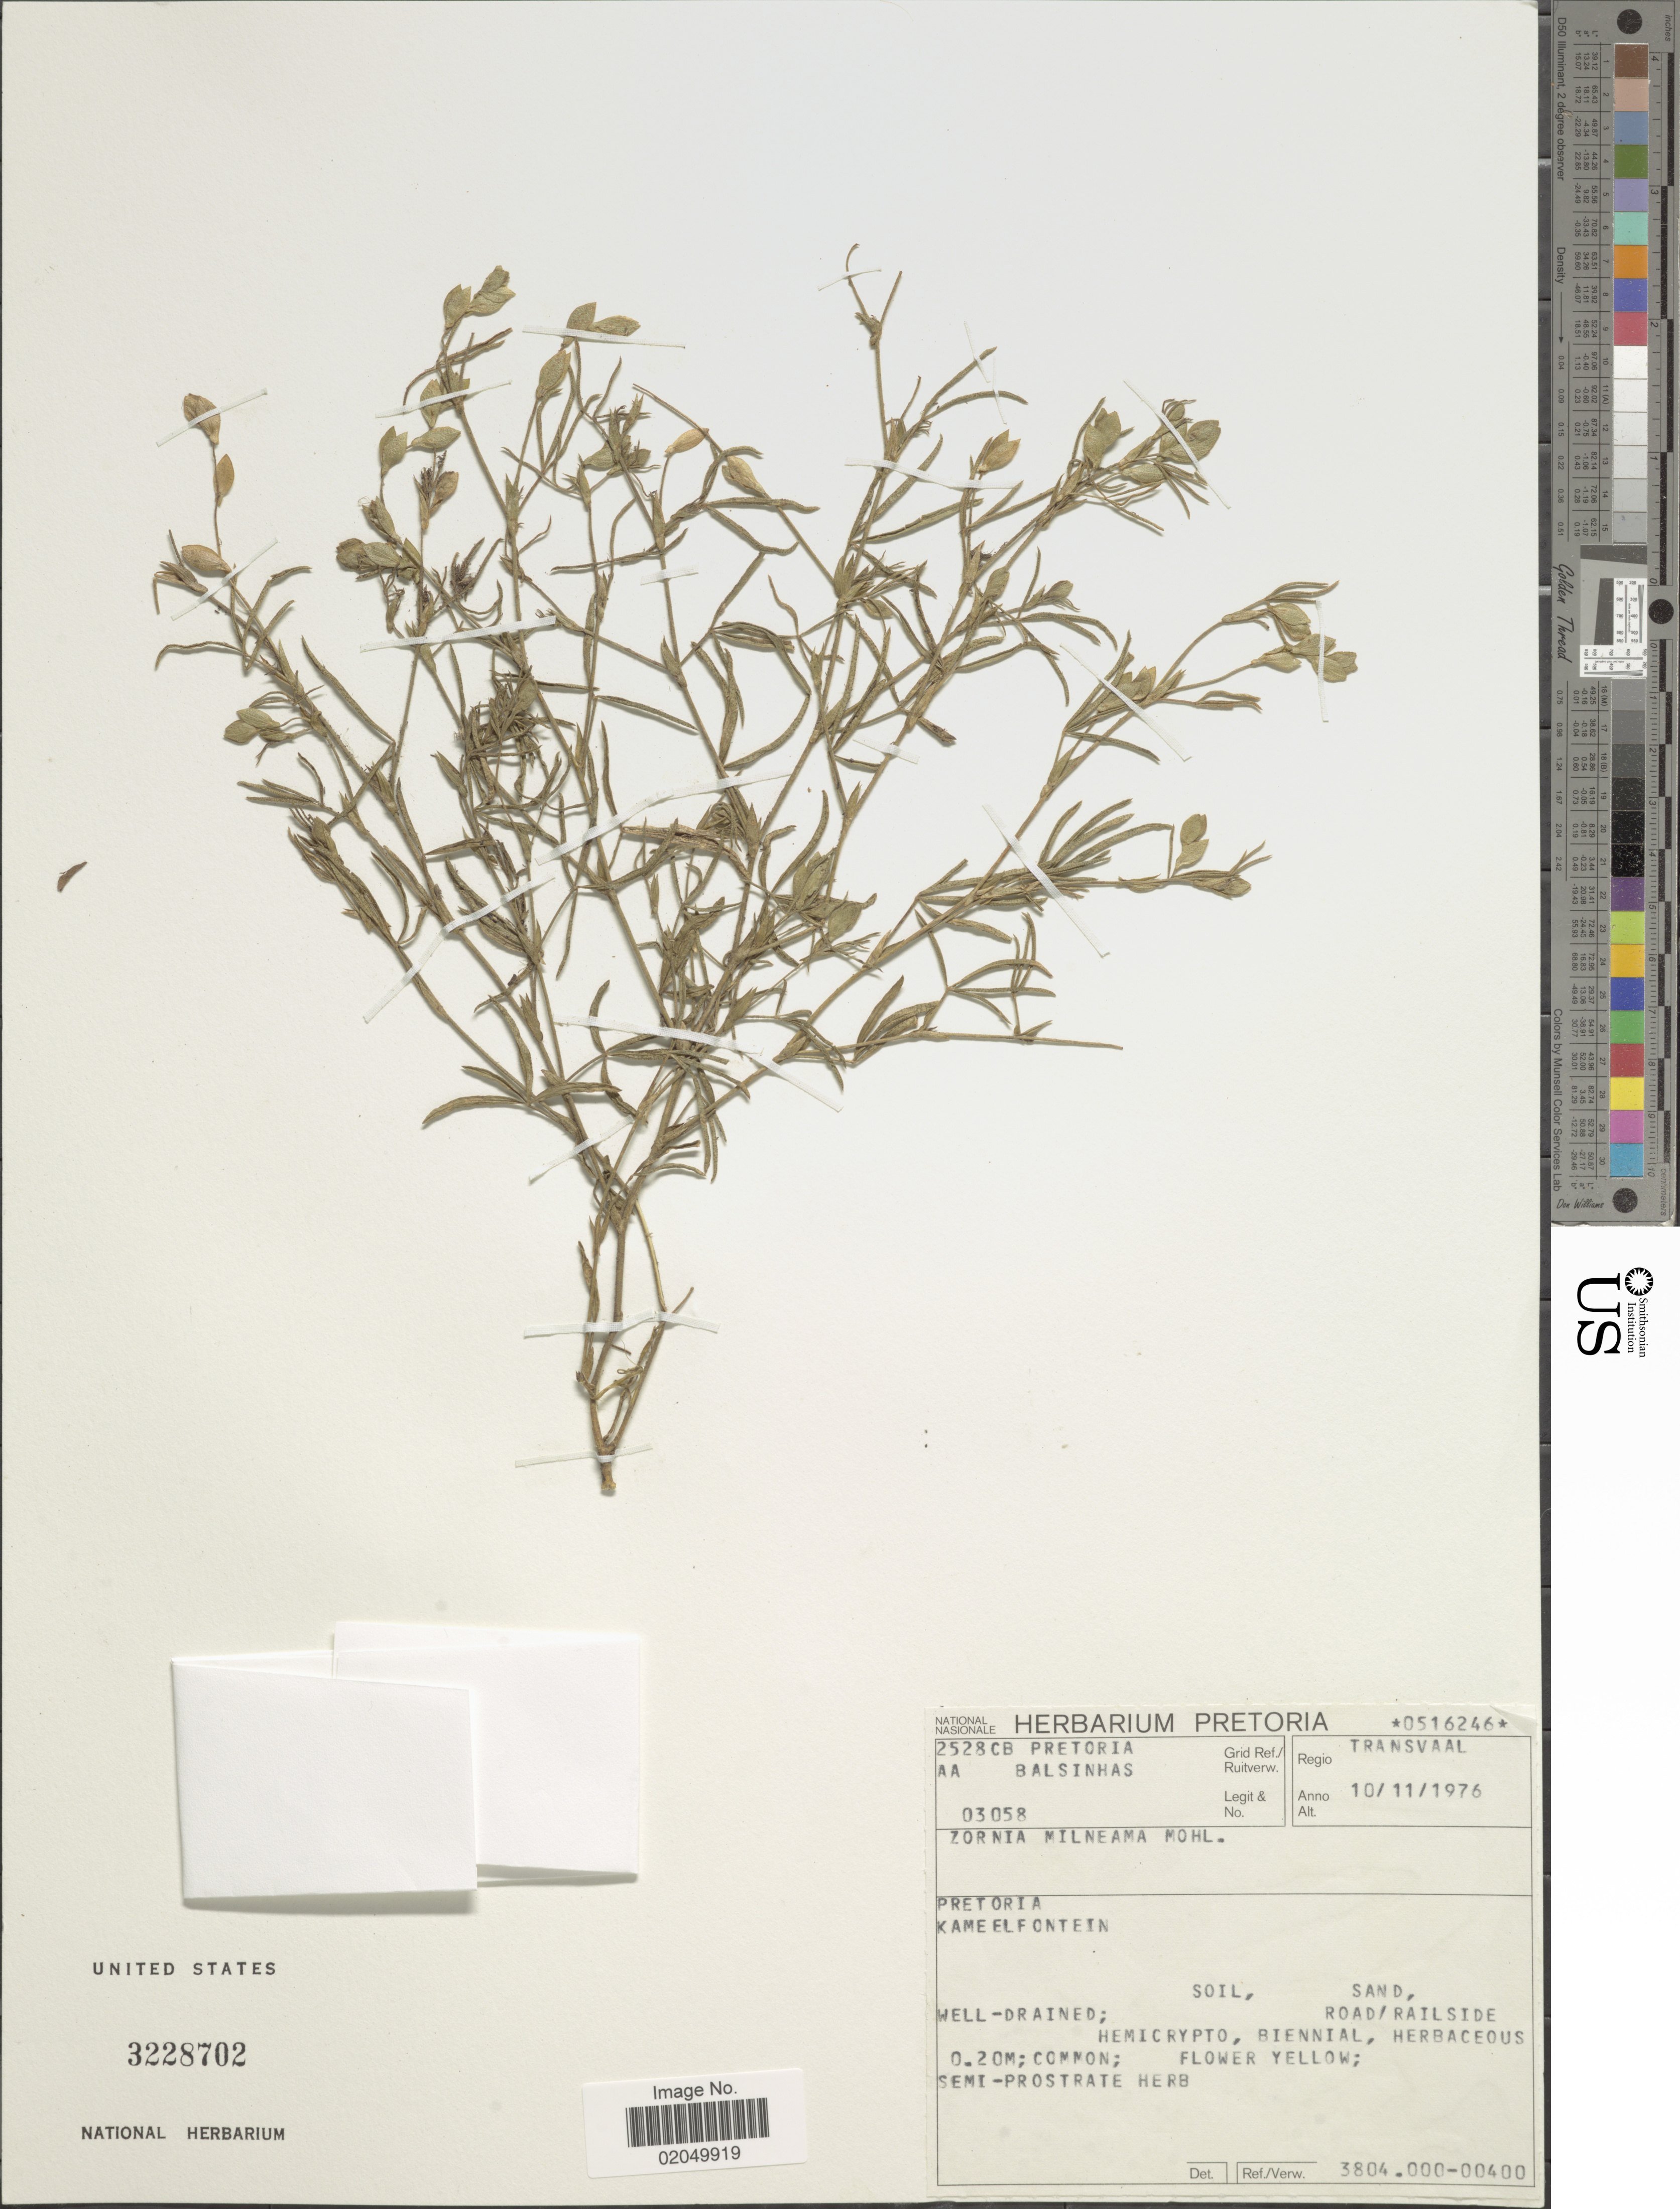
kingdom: Plantae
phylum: Tracheophyta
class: Magnoliopsida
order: Fabales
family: Fabaceae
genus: Zornia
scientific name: Zornia milneana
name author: Mohlenbr.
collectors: A. A. Balsinhas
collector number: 03058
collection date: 1976-11-10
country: South Africa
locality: Transvaal, Pretoria, Kameelfontein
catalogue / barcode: US 3228702